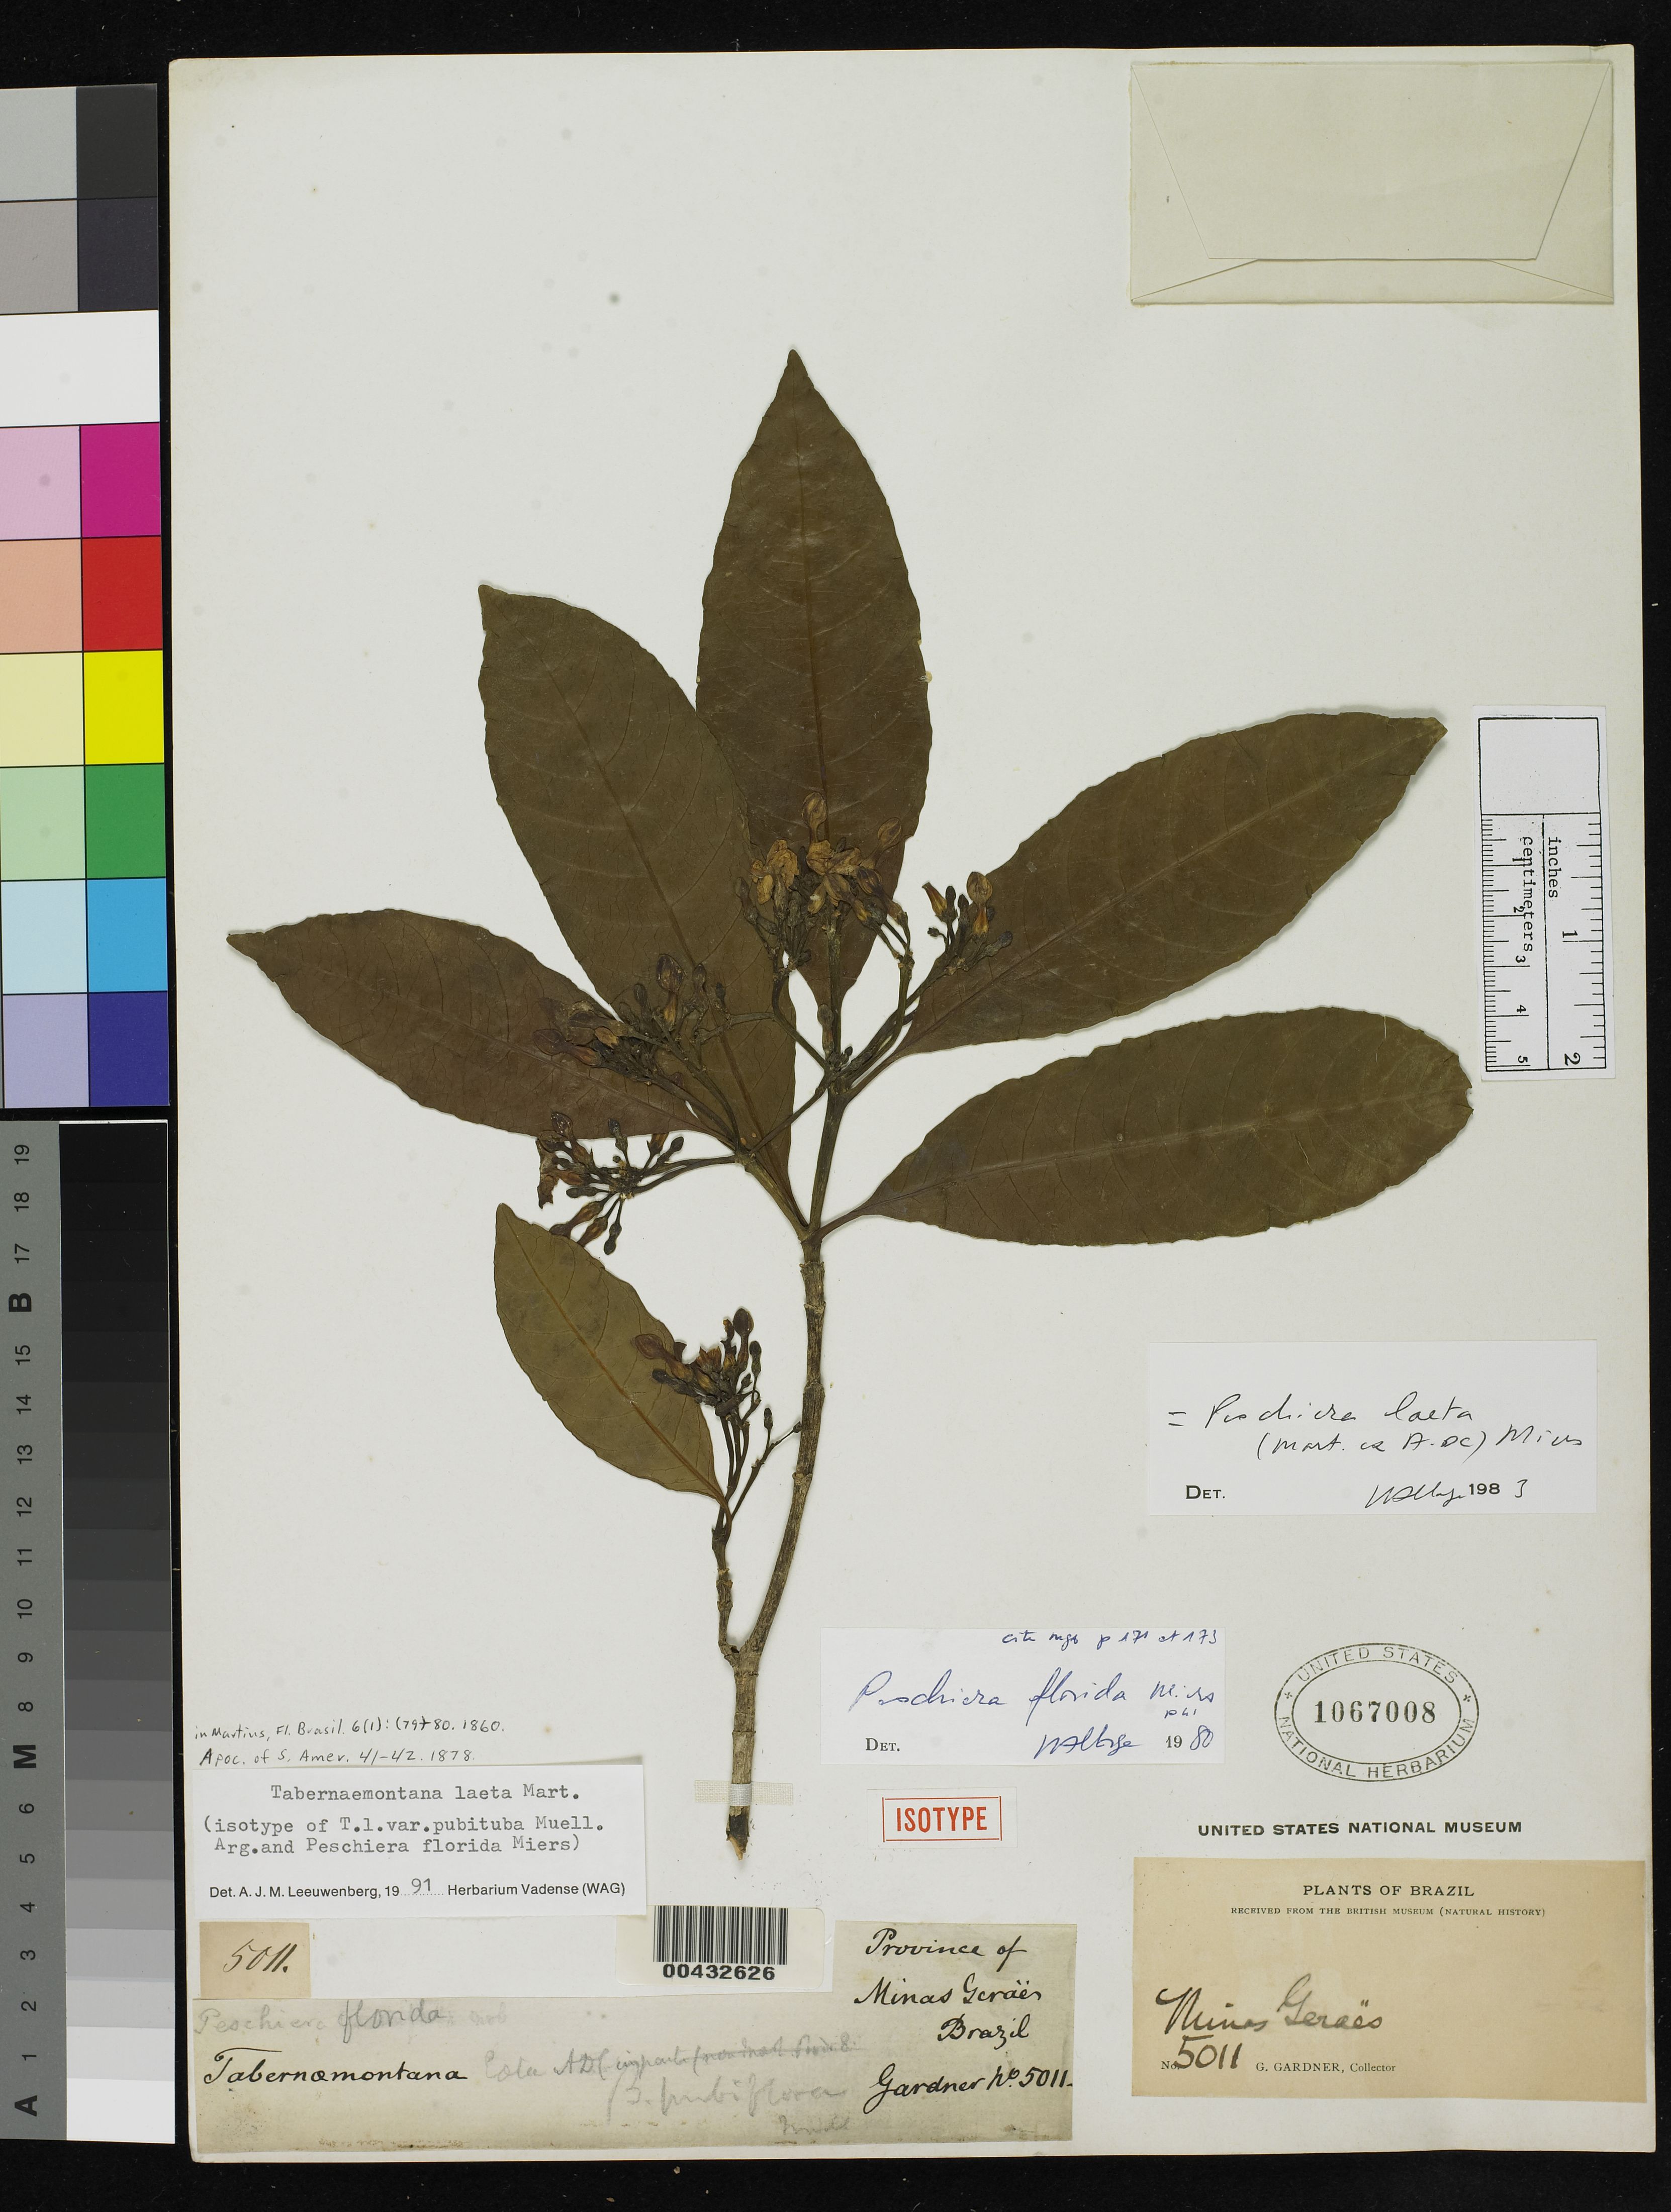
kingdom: Plantae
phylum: Tracheophyta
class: Magnoliopsida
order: Gentianales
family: Apocynaceae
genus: Tabernaemontana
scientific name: Tabernaemontana laeta var. pubiflora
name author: Müll. Arg. in Mart.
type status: Type Collection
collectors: G. Gardner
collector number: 5011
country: Brazil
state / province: Minas Gerais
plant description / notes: Annotated by Leeuwenberg (1991) as isotype of Tabernaemontana laeta var. "pubituba" Mull. Arg. but name published as "pubiflora"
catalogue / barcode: US 1067008